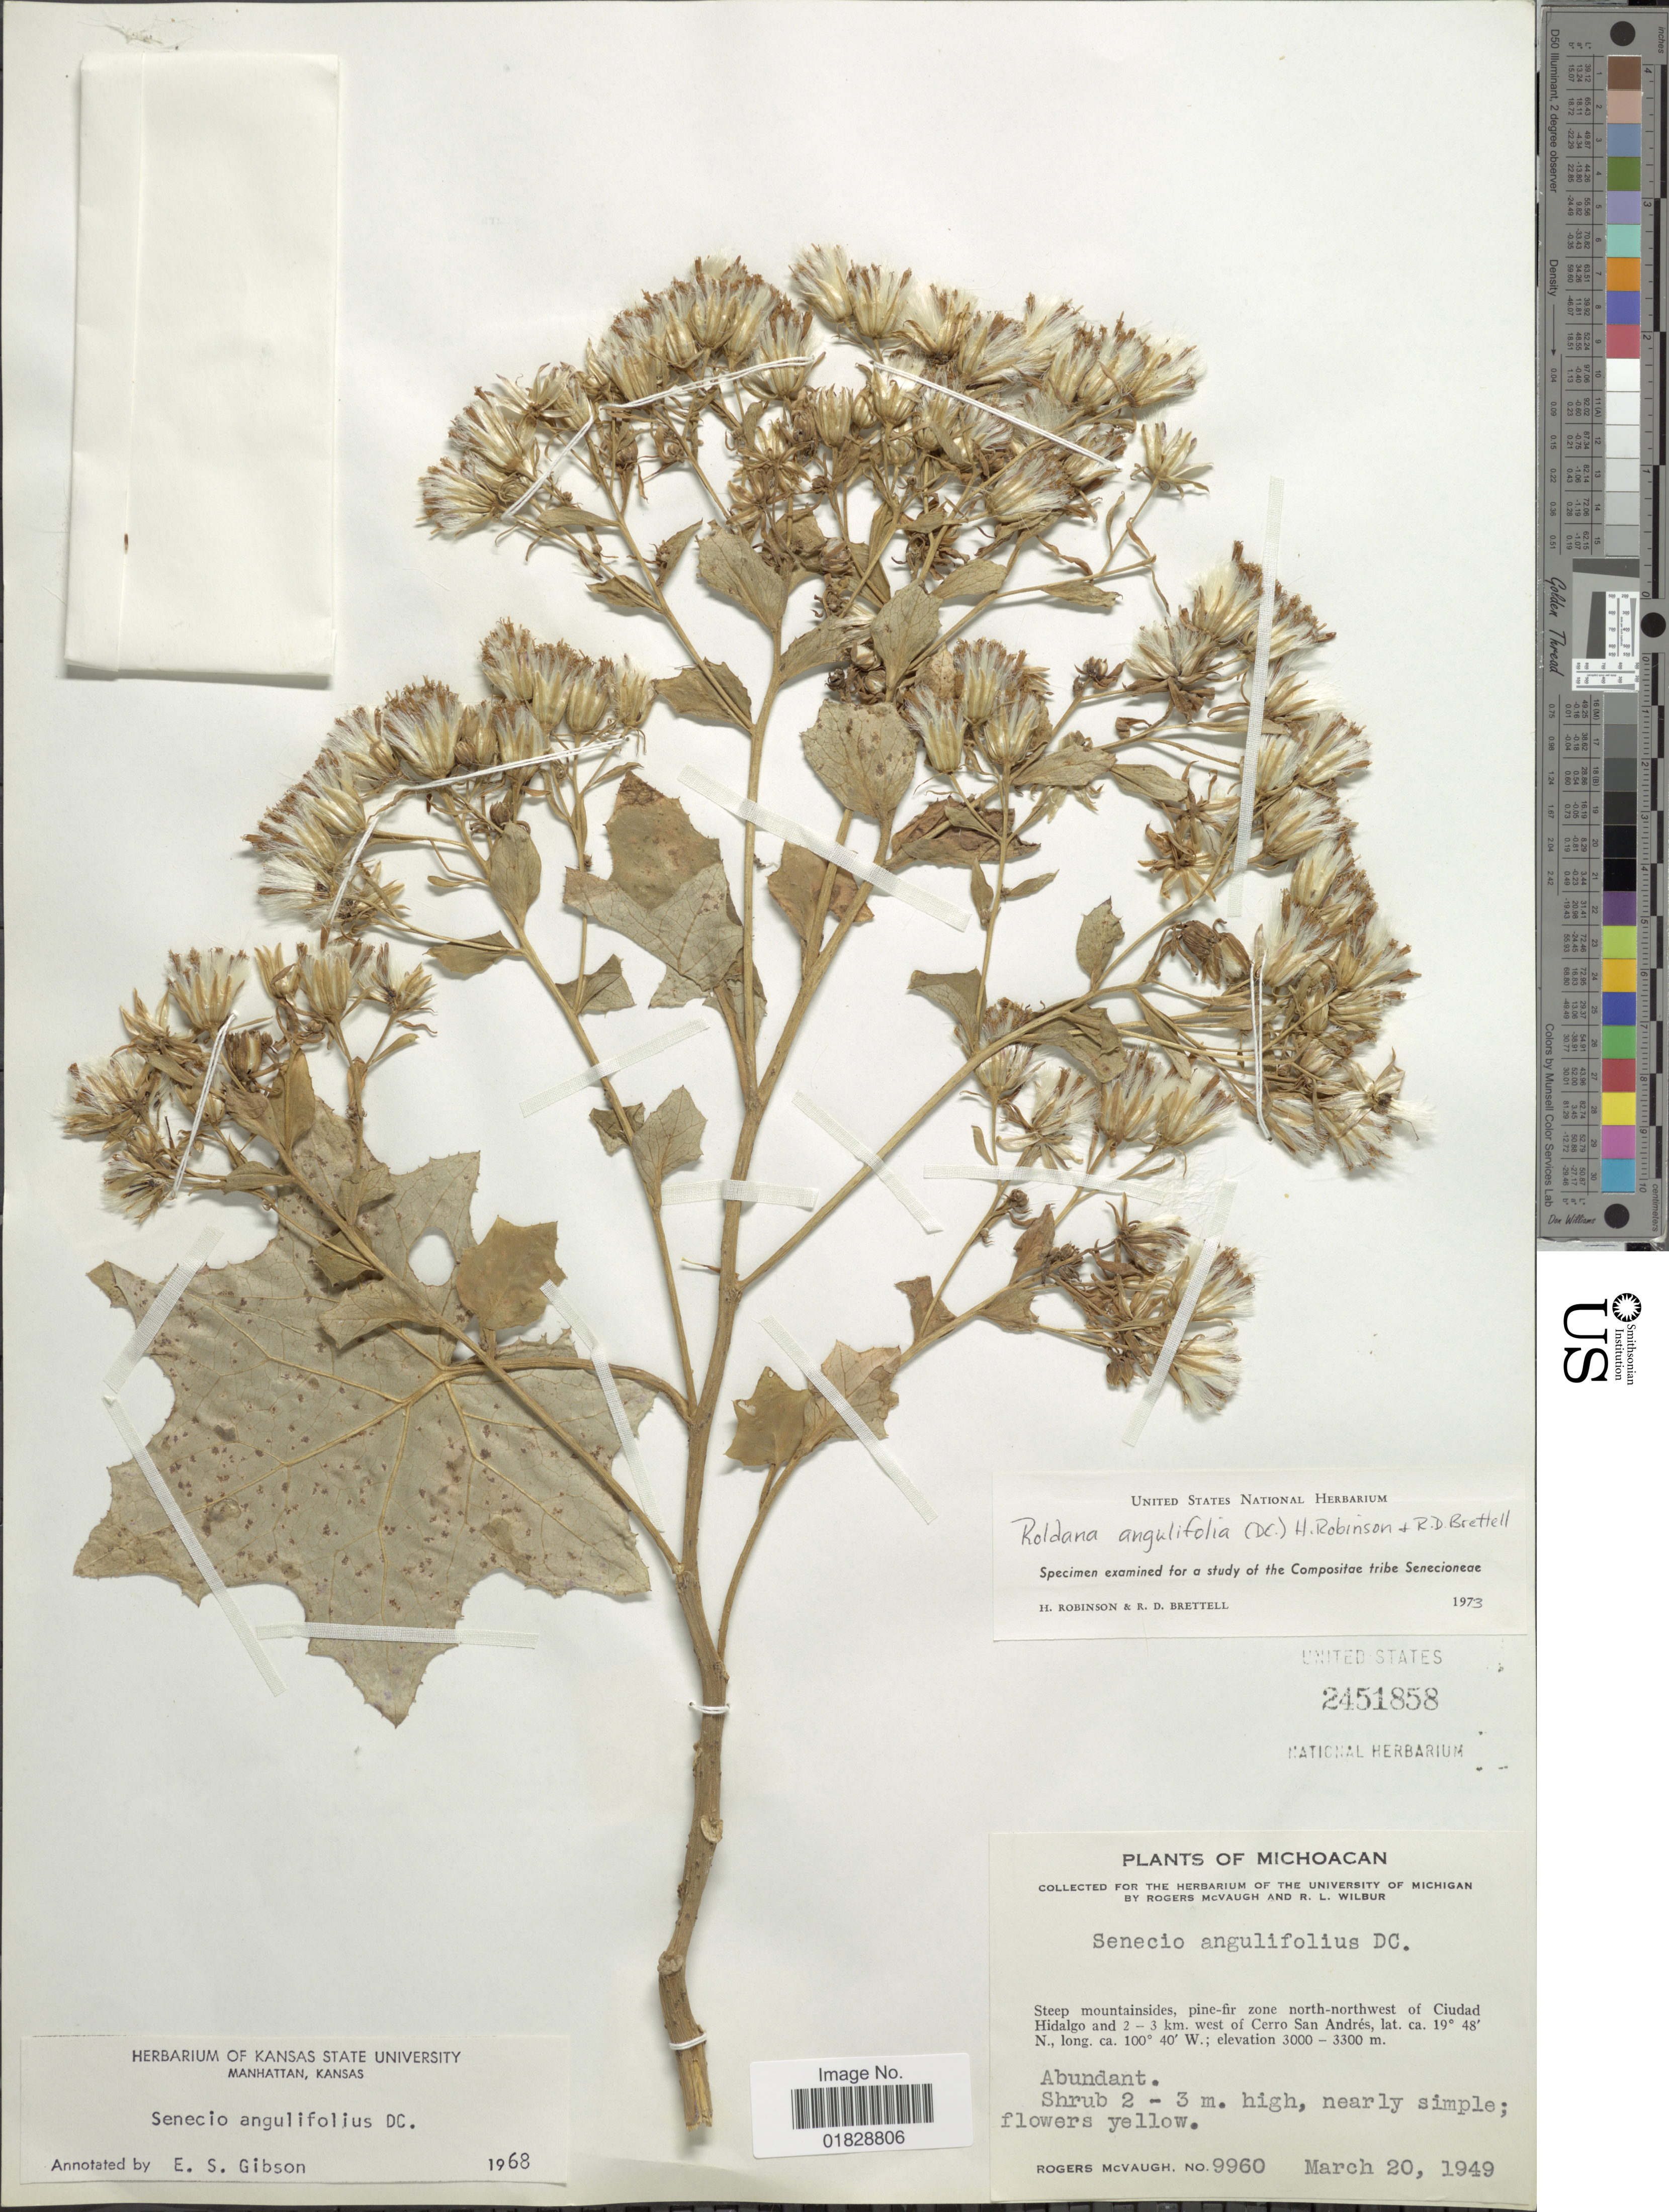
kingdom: Plantae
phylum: Tracheophyta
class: Magnoliopsida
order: Asterales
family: Asteraceae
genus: Roldana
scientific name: Roldana angulifolia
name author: (DC.) H. Rob. & Brettell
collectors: R. McVaugh & R. L. Wilbur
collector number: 9960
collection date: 1949-03-20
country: Mexico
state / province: Michoacán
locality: Steep mountainsides, pine-fir zone north-northwest of Ciudad Hidalgo and 2-3 km. west of Cerro San Andrés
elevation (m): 3000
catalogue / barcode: US 2451858